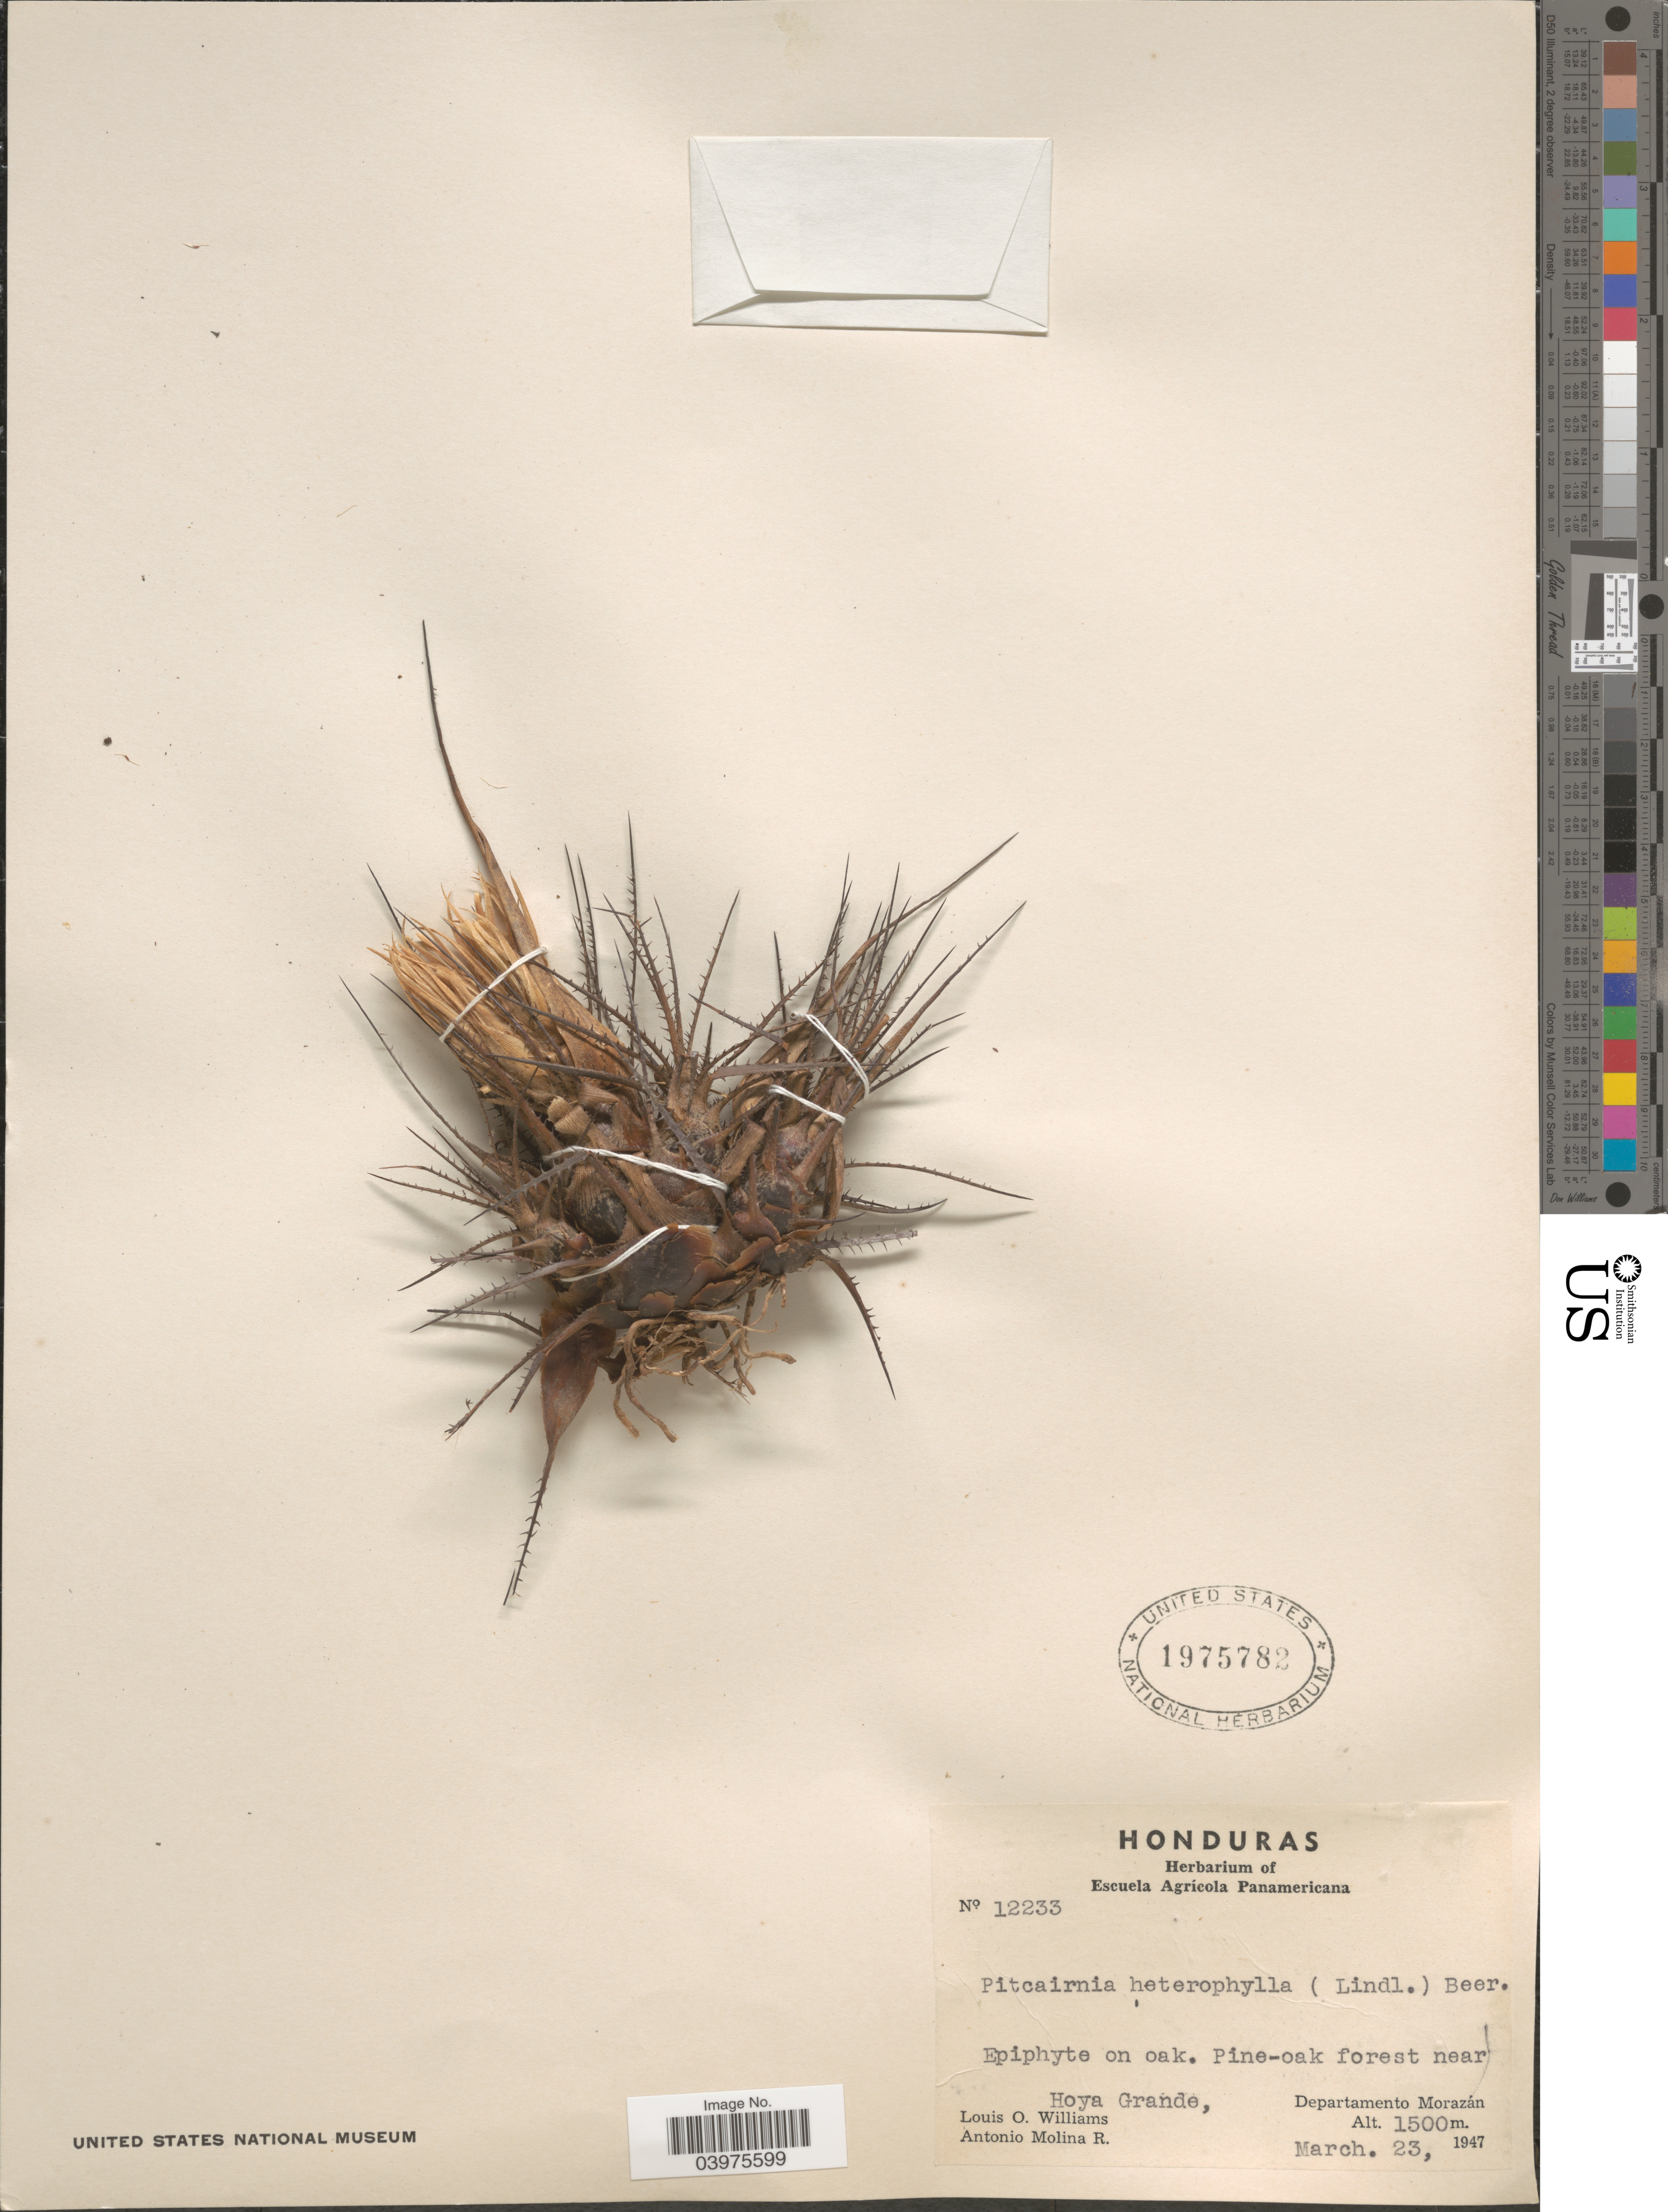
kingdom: Plantae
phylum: Tracheophyta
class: Liliopsida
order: Poales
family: Bromeliaceae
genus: Pitcairnia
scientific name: Pitcairnia heterophylla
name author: (Lindl.) Beer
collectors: L. O. Williams & A. Molina R.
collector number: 12233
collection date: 1947-03-23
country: Honduras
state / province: Fco. Morazán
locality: Pine-oak forest near Hoya Grande, Departamento Morazán.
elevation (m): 1500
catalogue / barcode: US 1975782